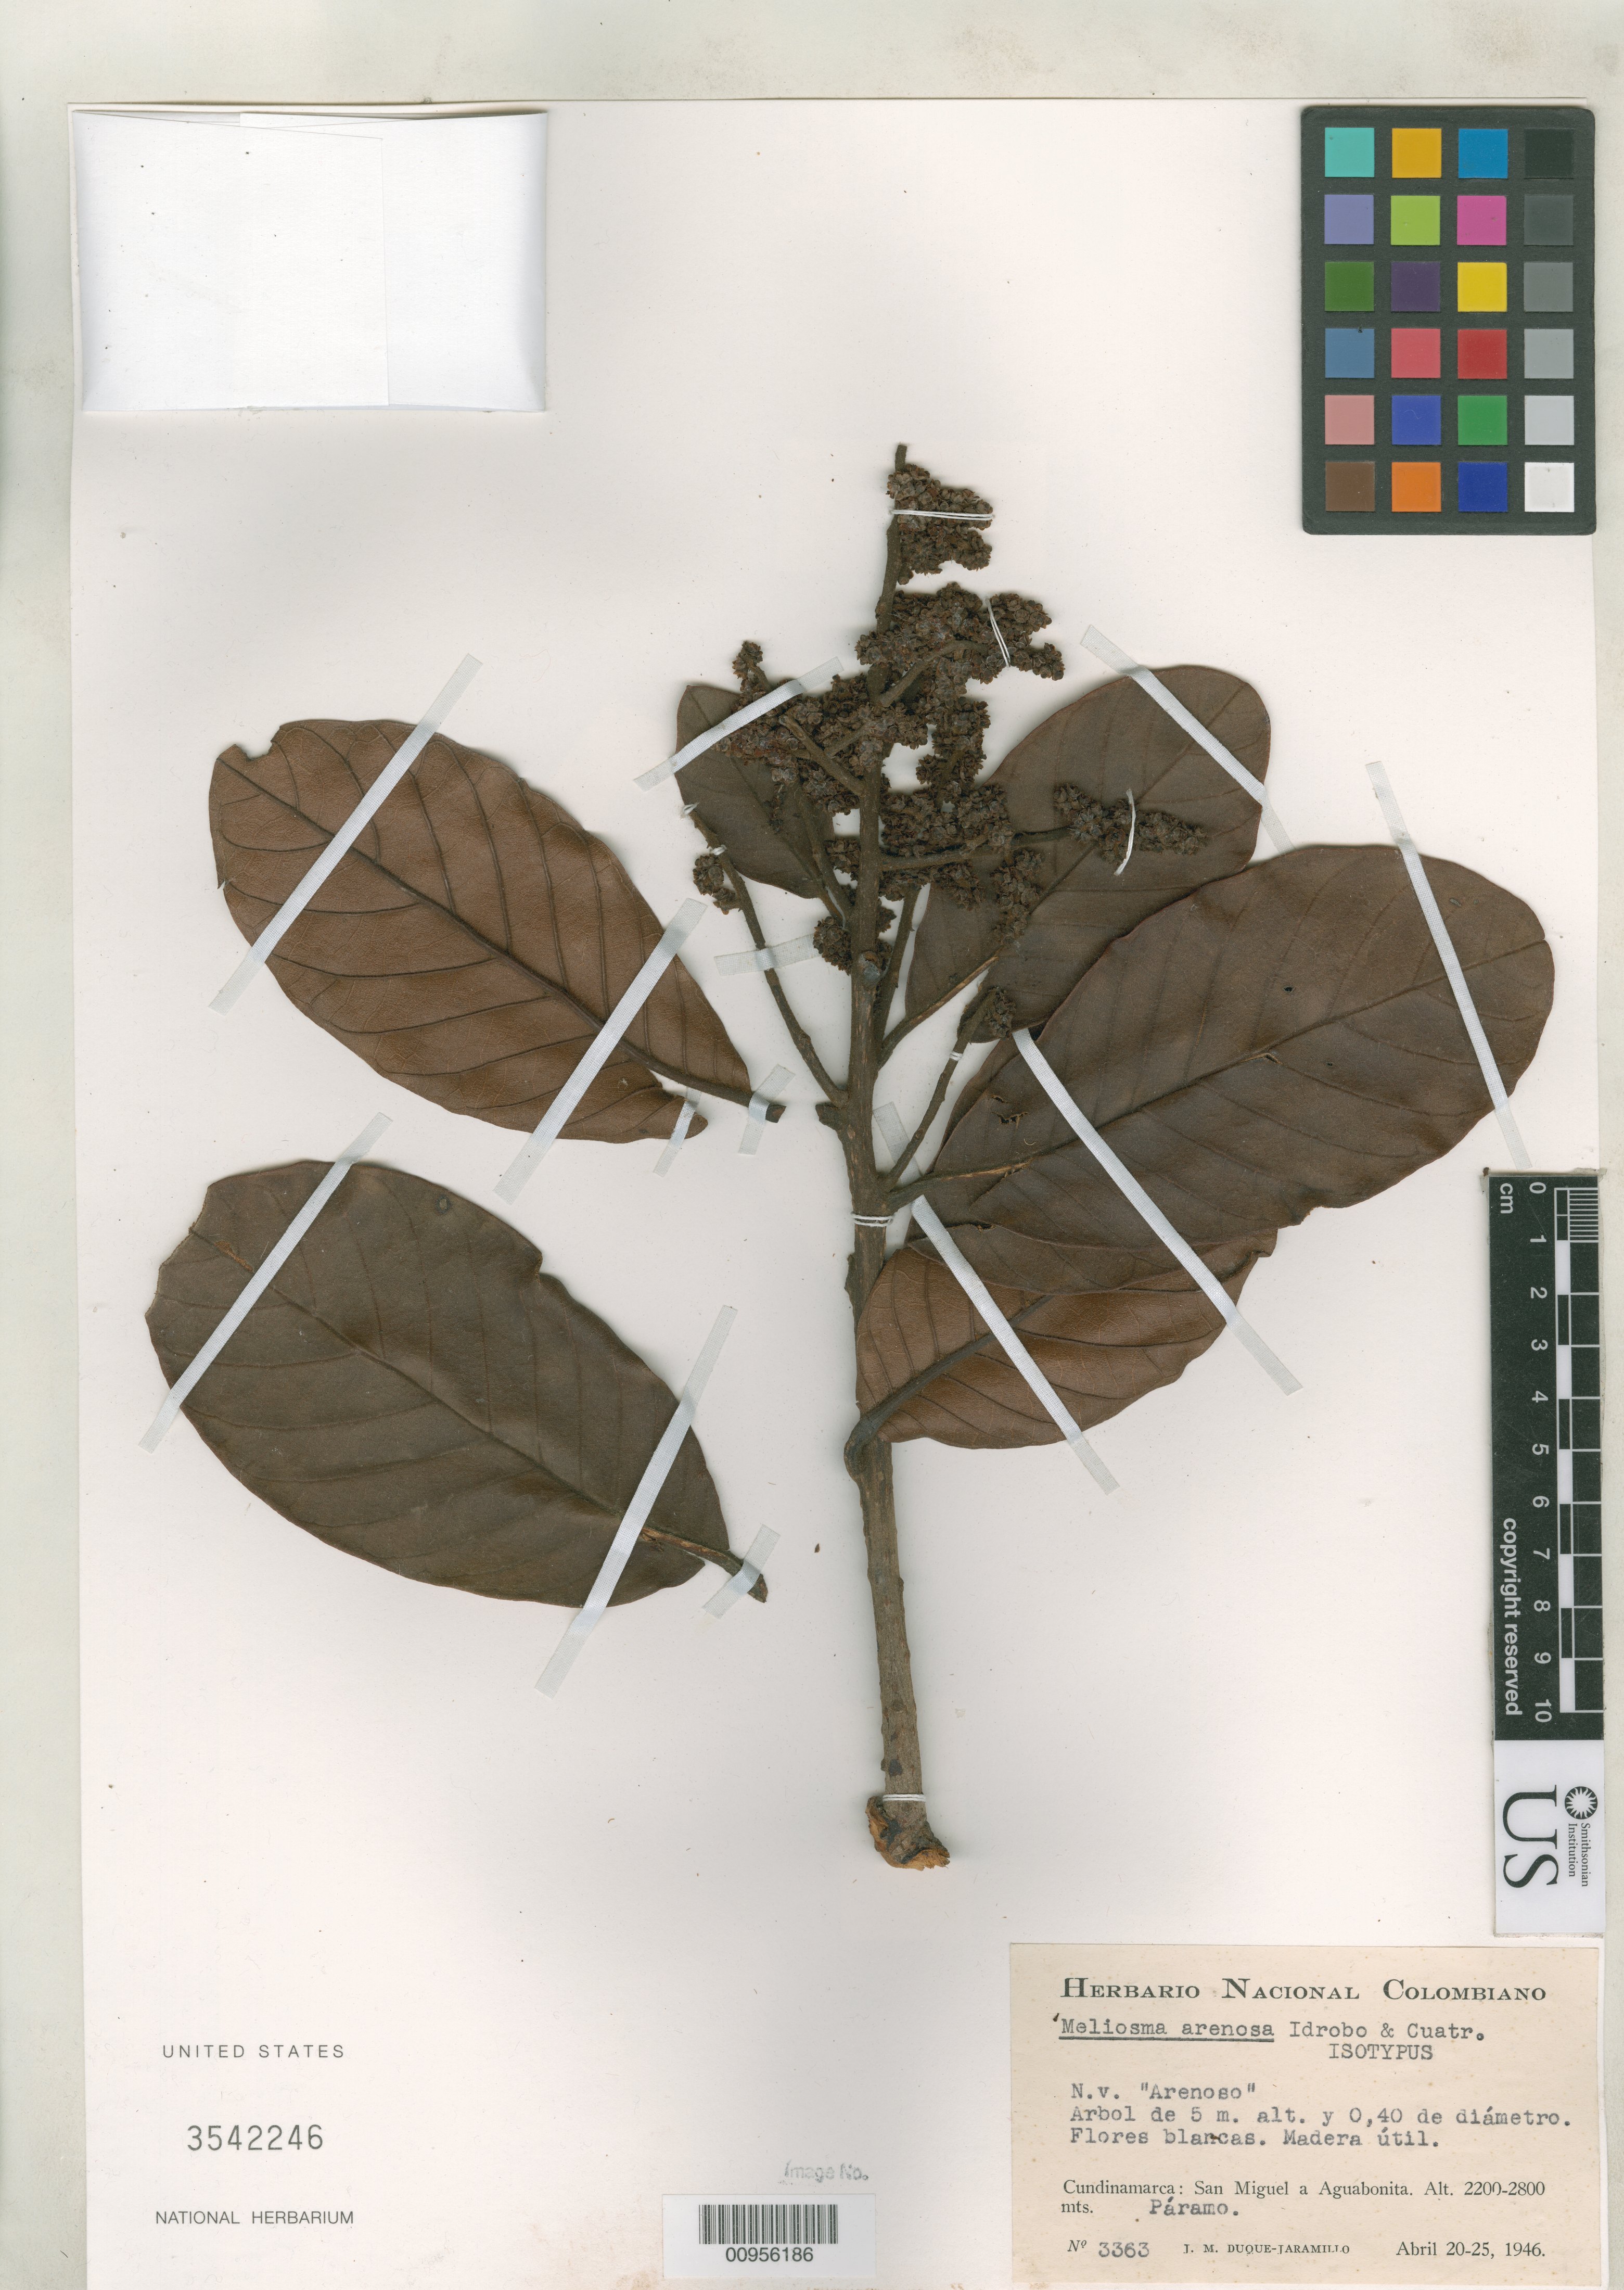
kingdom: Plantae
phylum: Tracheophyta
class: Magnoliopsida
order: Proteales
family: Sabiaceae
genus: Meliosma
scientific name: Meliosma arenosa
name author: Idrobo & Cuatrec.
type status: Isotype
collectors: J. M. Duque Jaramillo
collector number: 3363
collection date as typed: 20 Apr 1946 to 25 Apr 1946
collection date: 1946-04-20/1946-04-25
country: Colombia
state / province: Cundinamarca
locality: Cundinamarca: San Miguel a Aguabonita.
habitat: Páramo.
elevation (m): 2200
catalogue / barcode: US 3542246